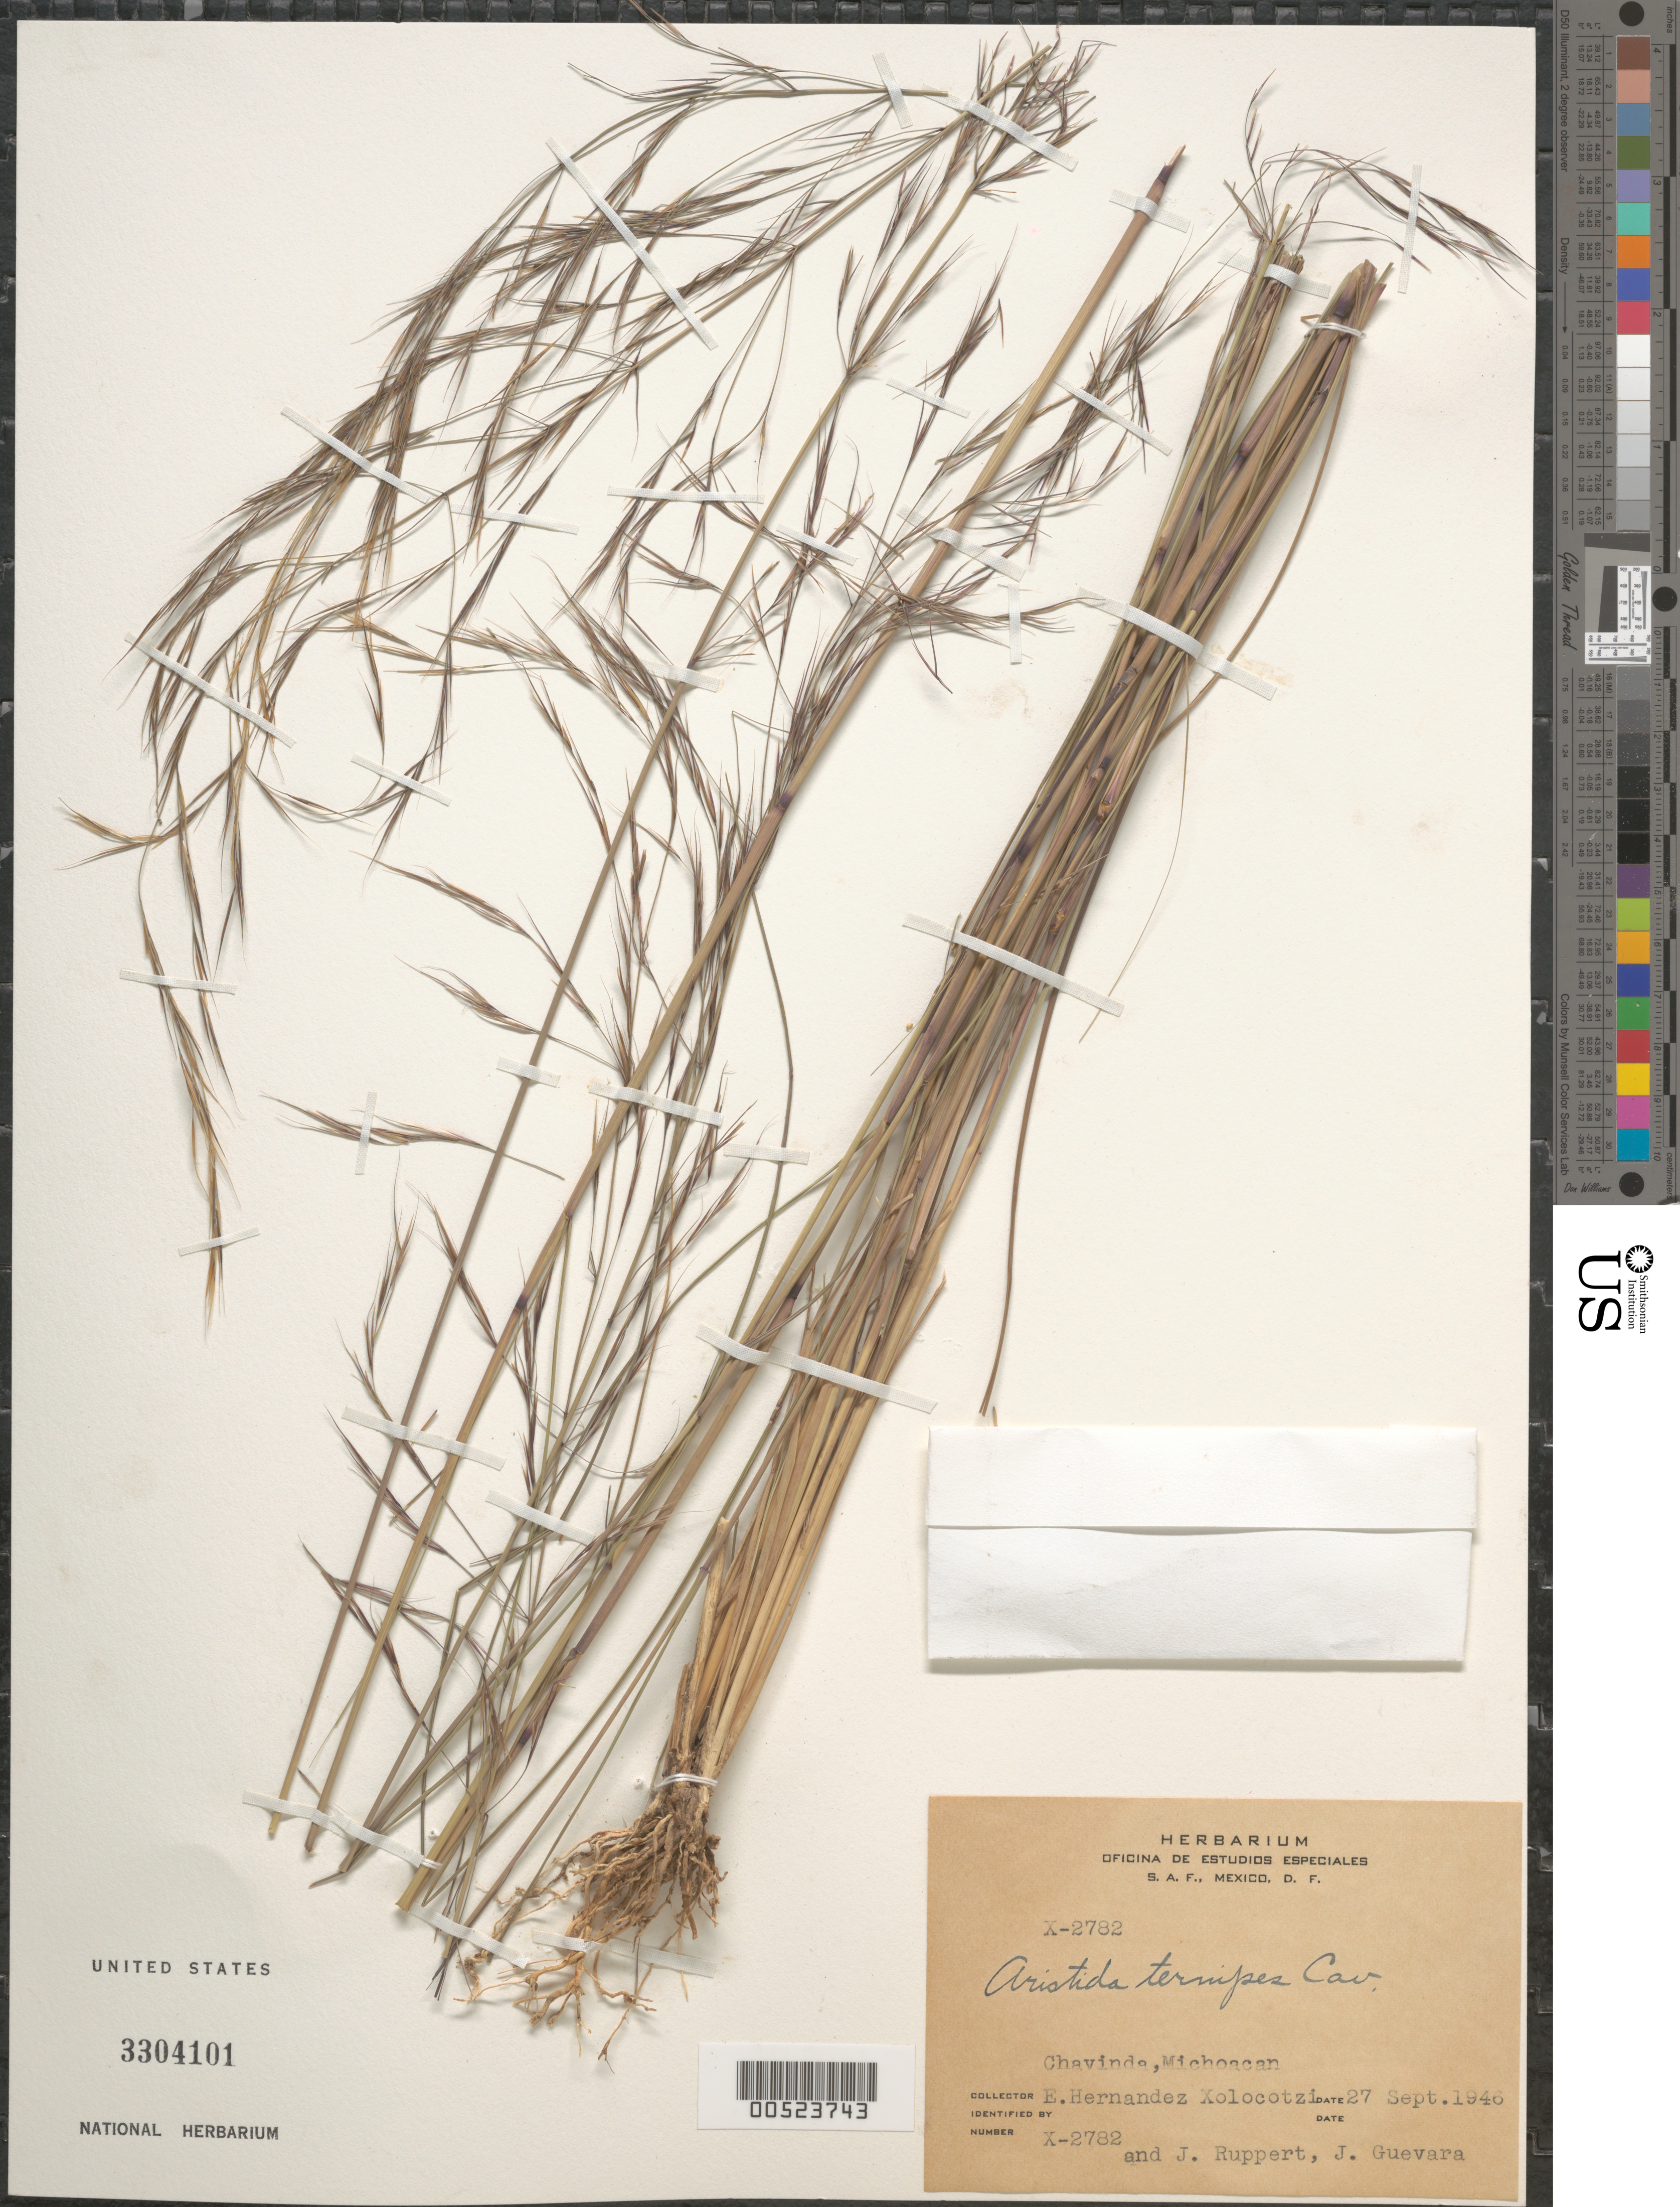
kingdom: Plantae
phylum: Tracheophyta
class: Liliopsida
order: Poales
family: Poaceae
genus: Aristida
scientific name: Aristida ternipes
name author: Cav.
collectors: E. I. Hernández-X., J. Ruppert & J. Guevara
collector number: X-2782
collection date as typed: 27 Sep 1946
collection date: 1946-09-27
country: Mexico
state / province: Michoacán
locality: Chavinda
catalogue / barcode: US 3304101